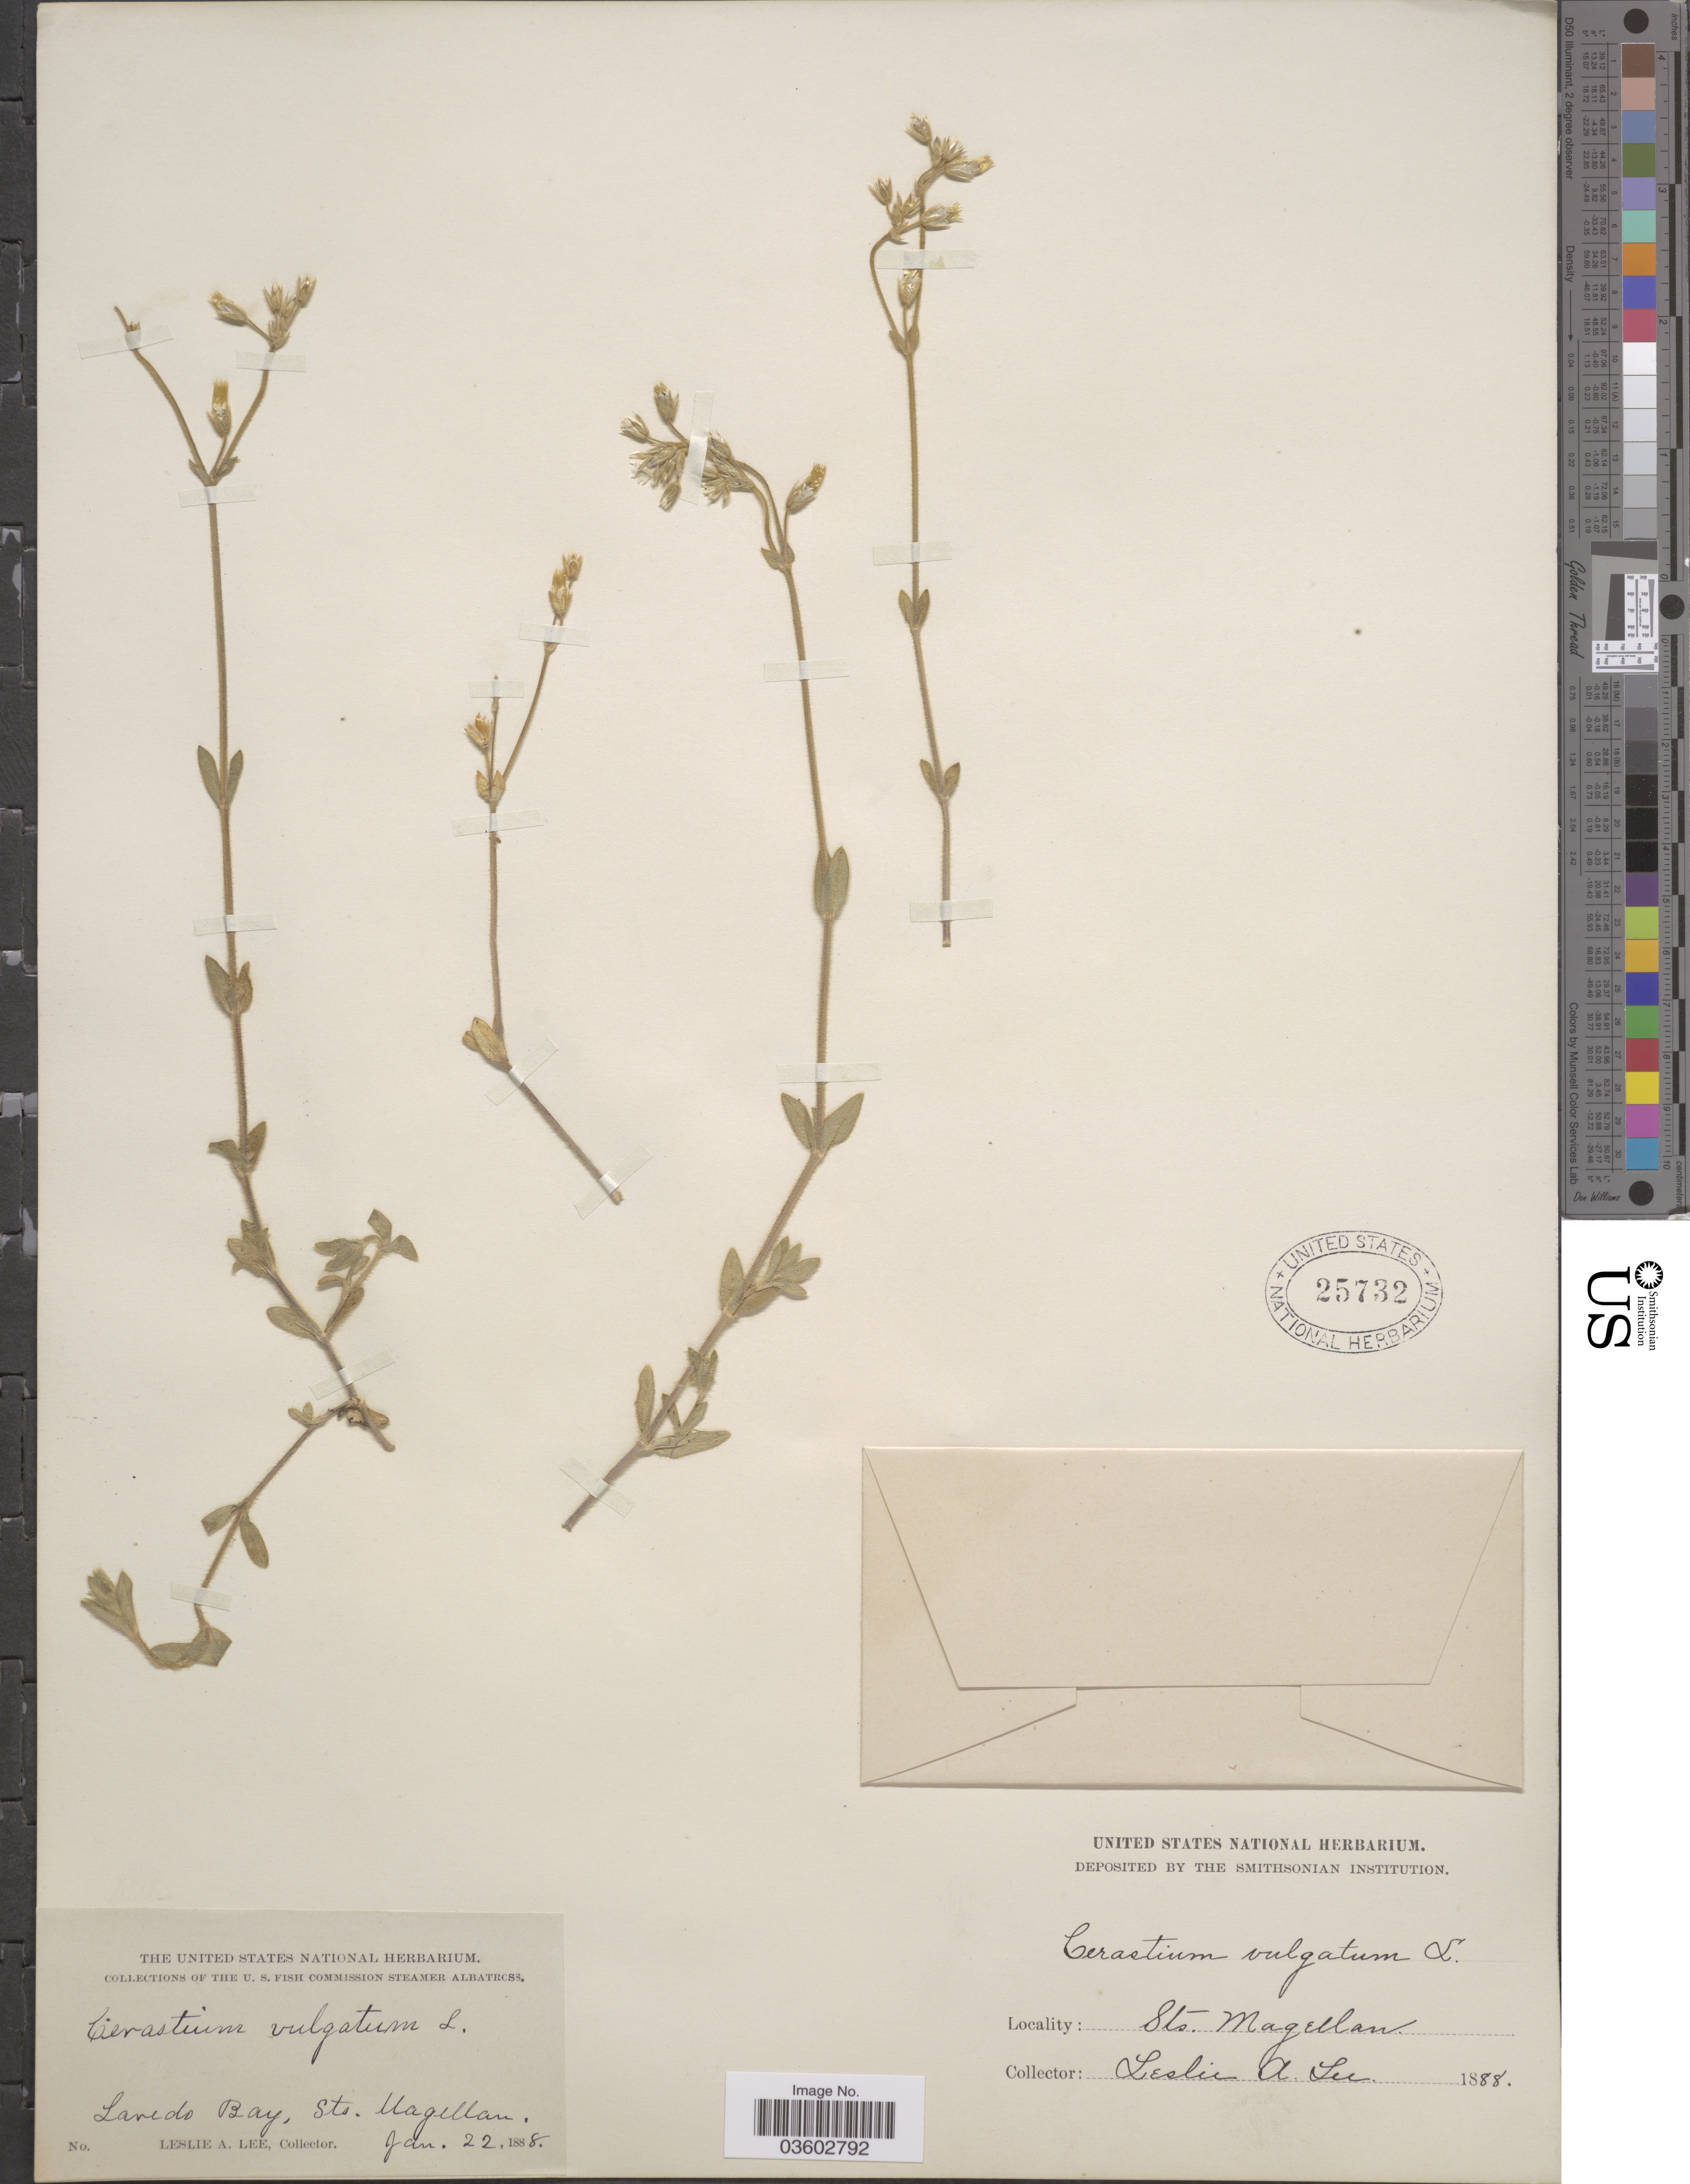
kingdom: Plantae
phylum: Tracheophyta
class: Magnoliopsida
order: Caryophyllales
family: Caryophyllaceae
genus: Cerastium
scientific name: Cerastium vulgatum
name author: L.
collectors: L. Lee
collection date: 1888-01-22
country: Chile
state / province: Magallanes y de la Antártica Chilena (XII)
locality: Laredo Bay, Sts. Magellan.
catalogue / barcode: US 25732